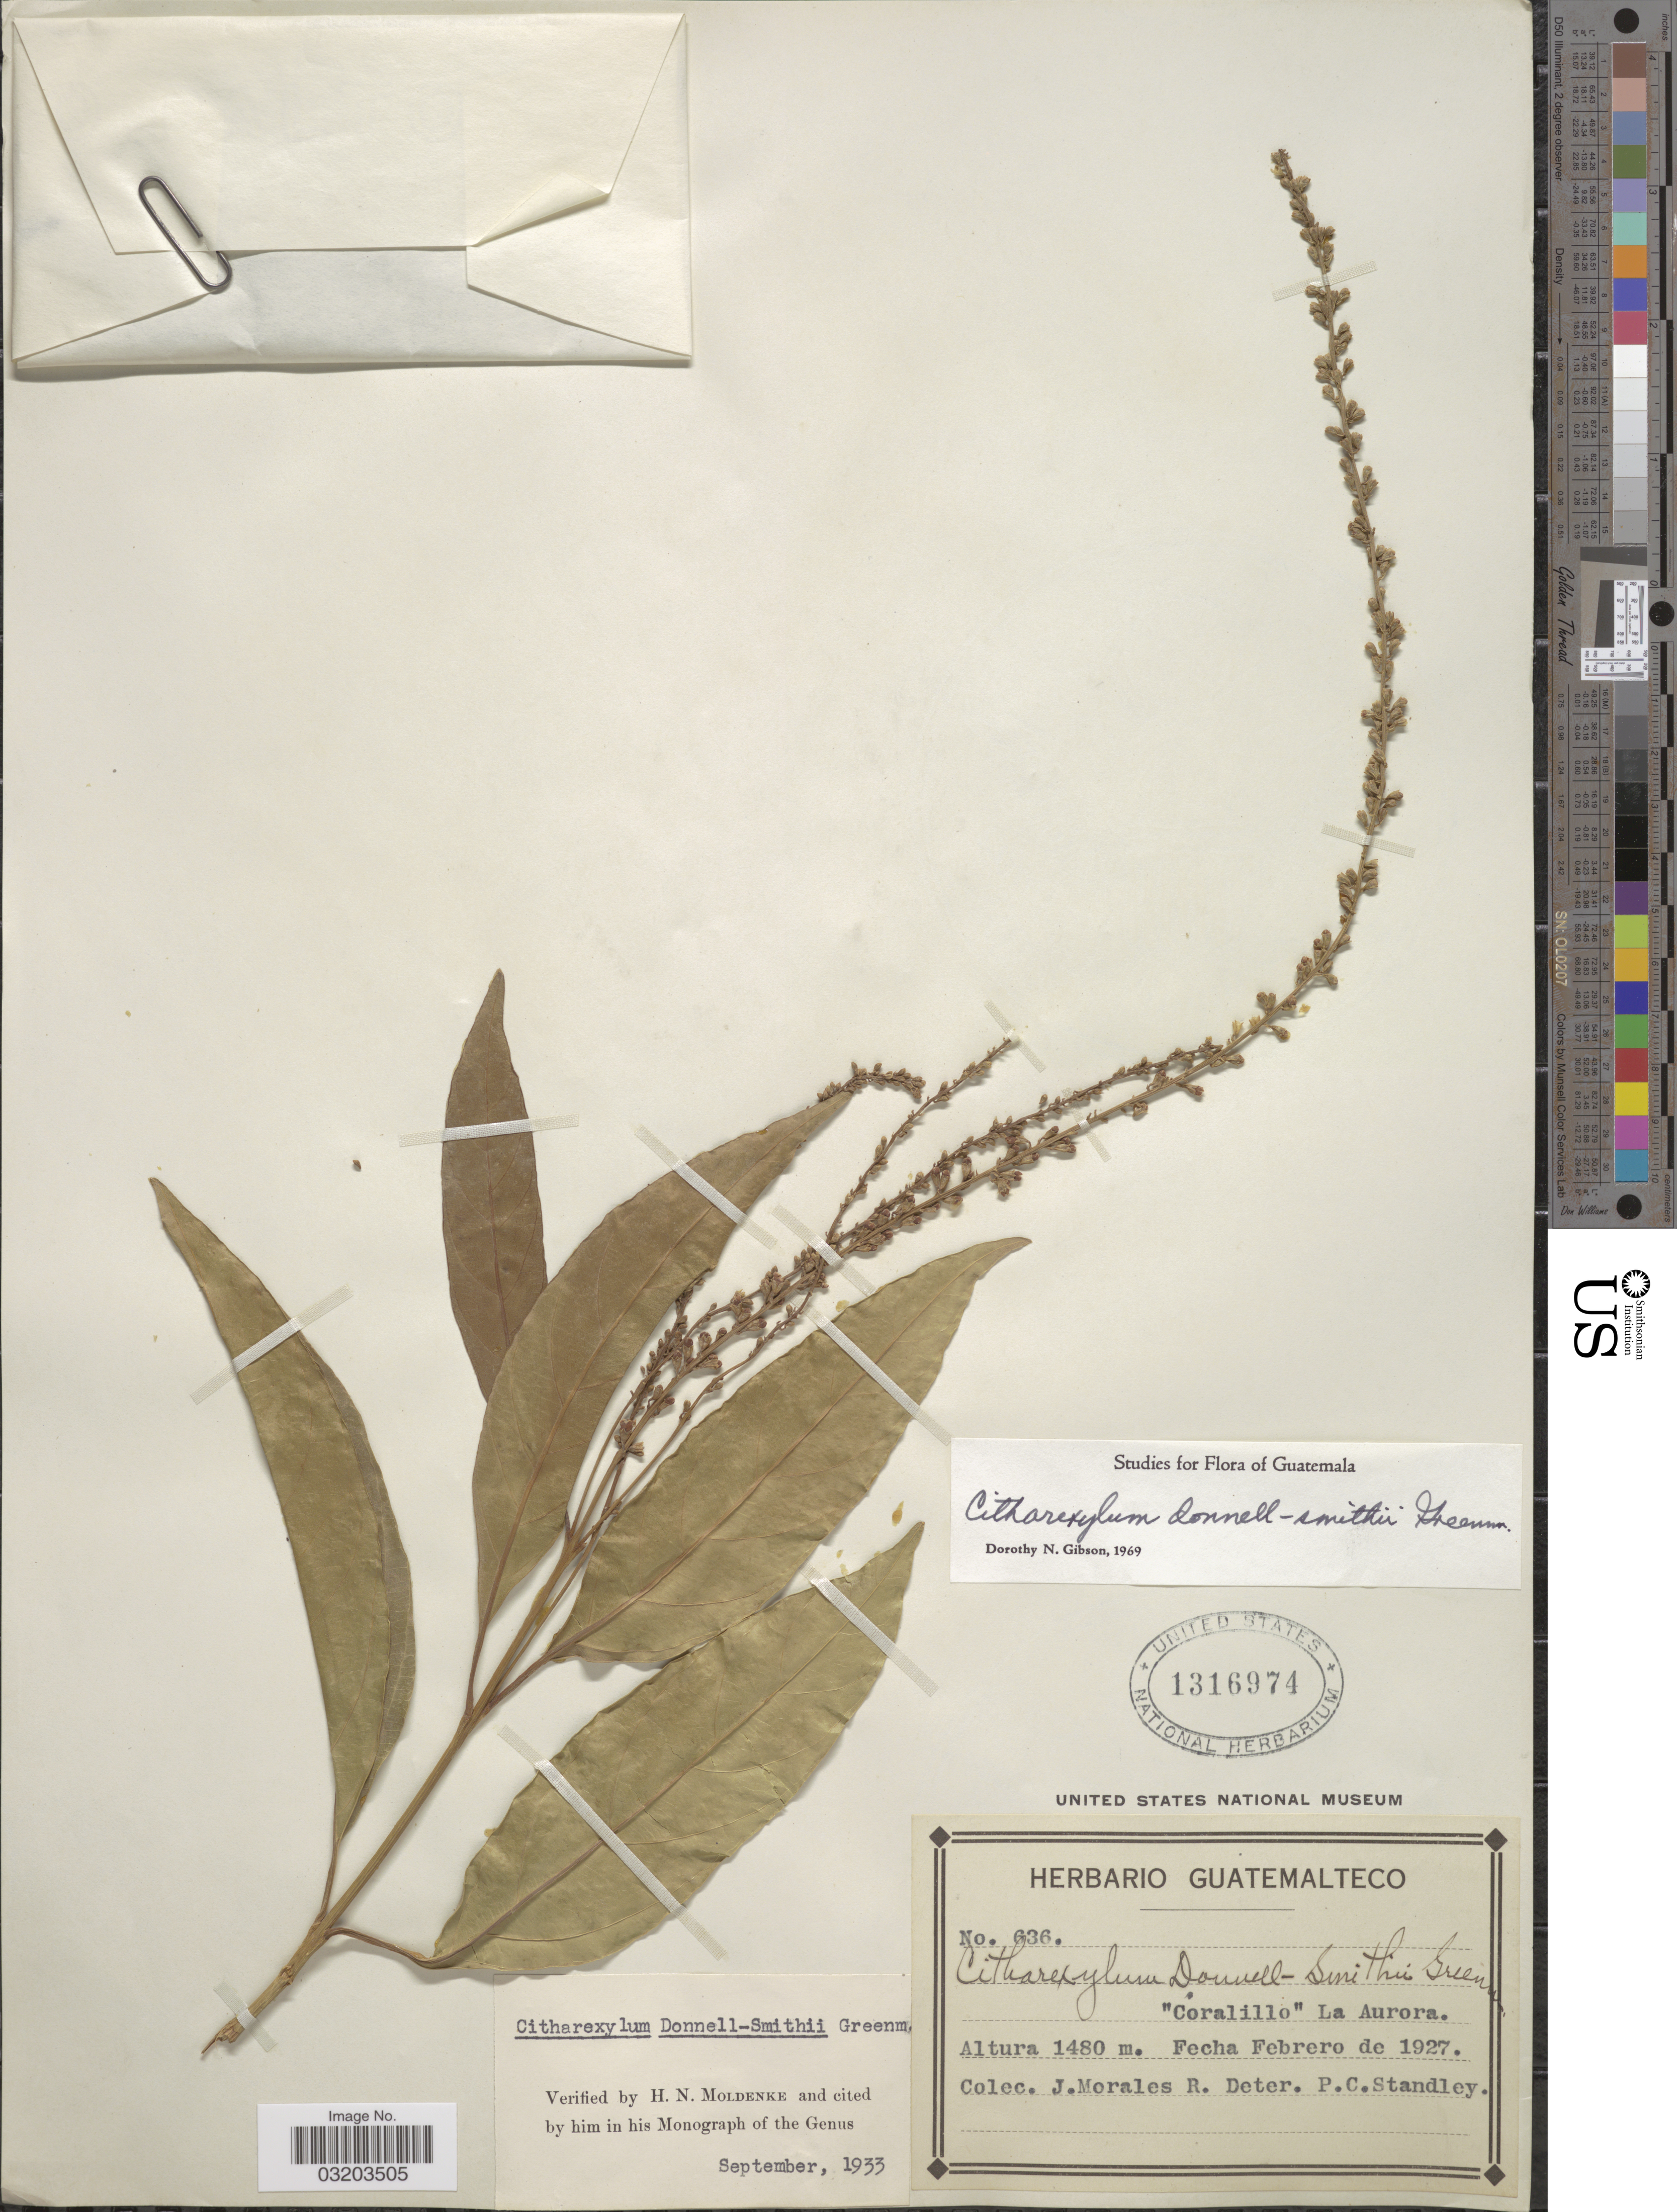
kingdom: Plantae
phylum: Tracheophyta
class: Magnoliopsida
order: Lamiales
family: Verbenaceae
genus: Citharexylum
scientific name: Citharexylum donnell-smithii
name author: Greenm.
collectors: J. Morales R.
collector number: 636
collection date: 1927-02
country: Guatemala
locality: La Aurora.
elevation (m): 1480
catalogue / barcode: US 1316974